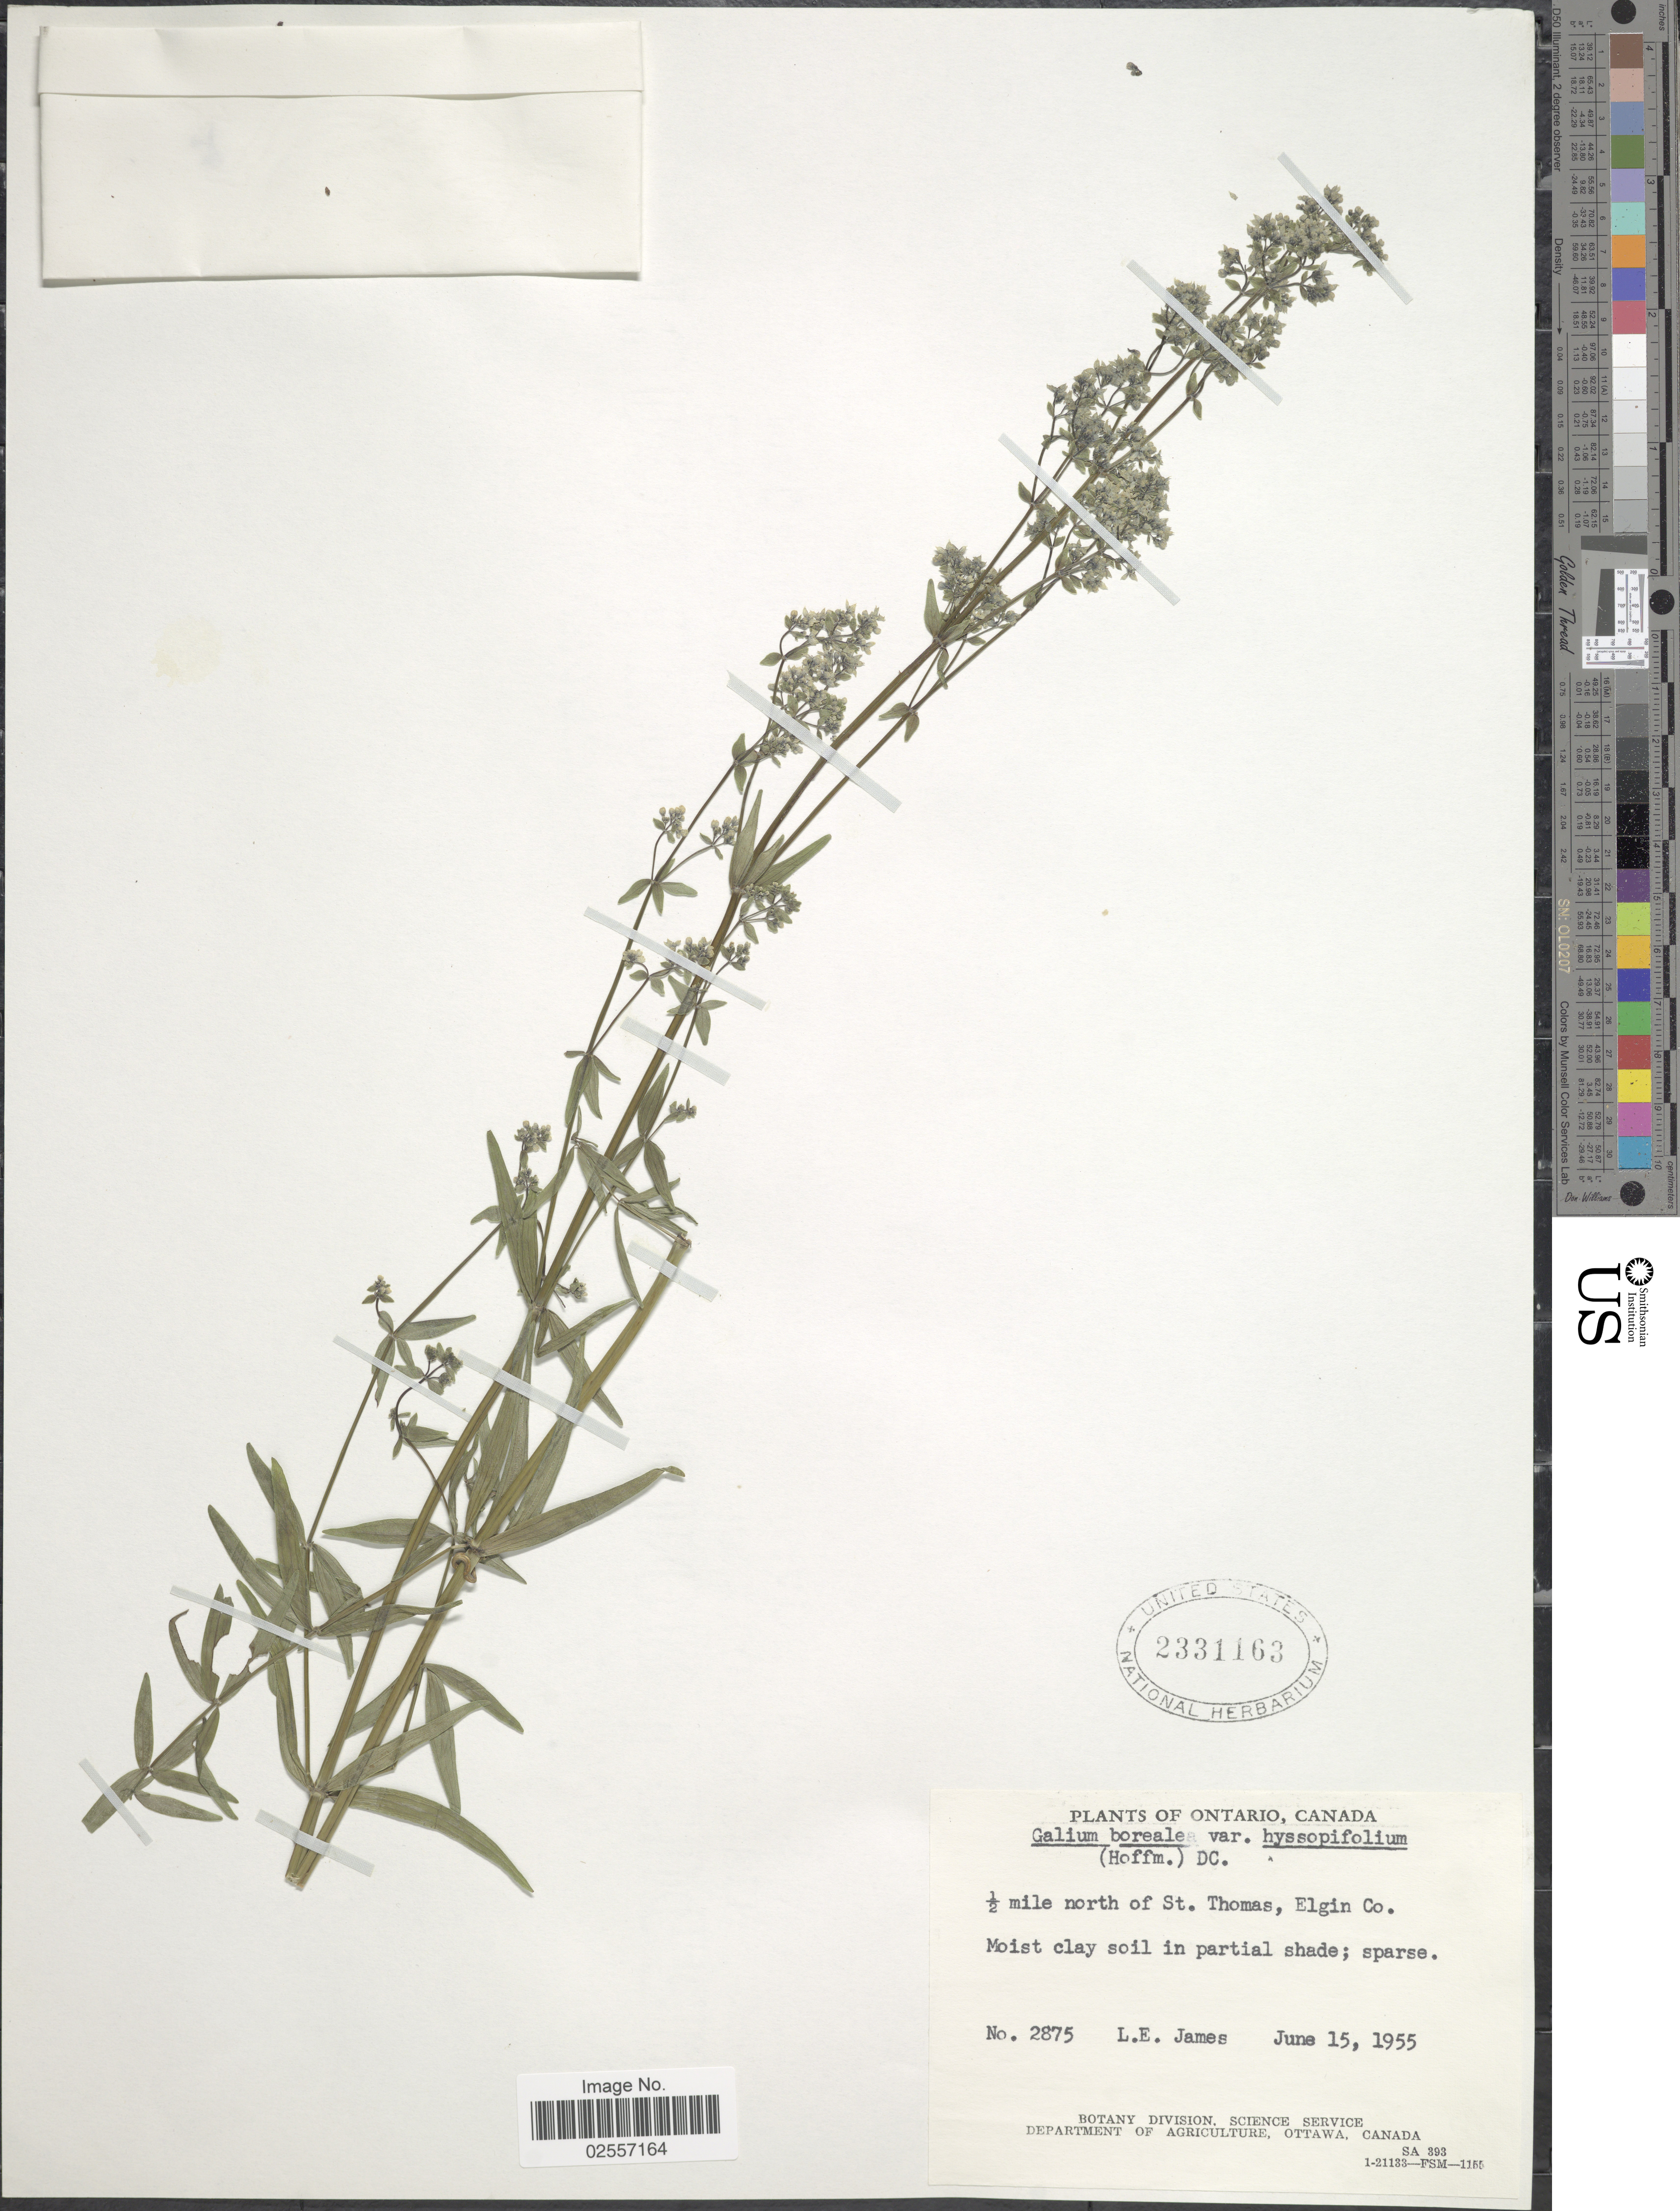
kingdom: Plantae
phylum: Tracheophyta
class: Magnoliopsida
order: Gentianales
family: Rubiaceae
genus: Galium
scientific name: Galium boreale L.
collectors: L. E. James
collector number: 2875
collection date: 1955-06-15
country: Canada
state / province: Ontario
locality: ½ mile north of St. Thomas, Elgin Co.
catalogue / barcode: US 2331163